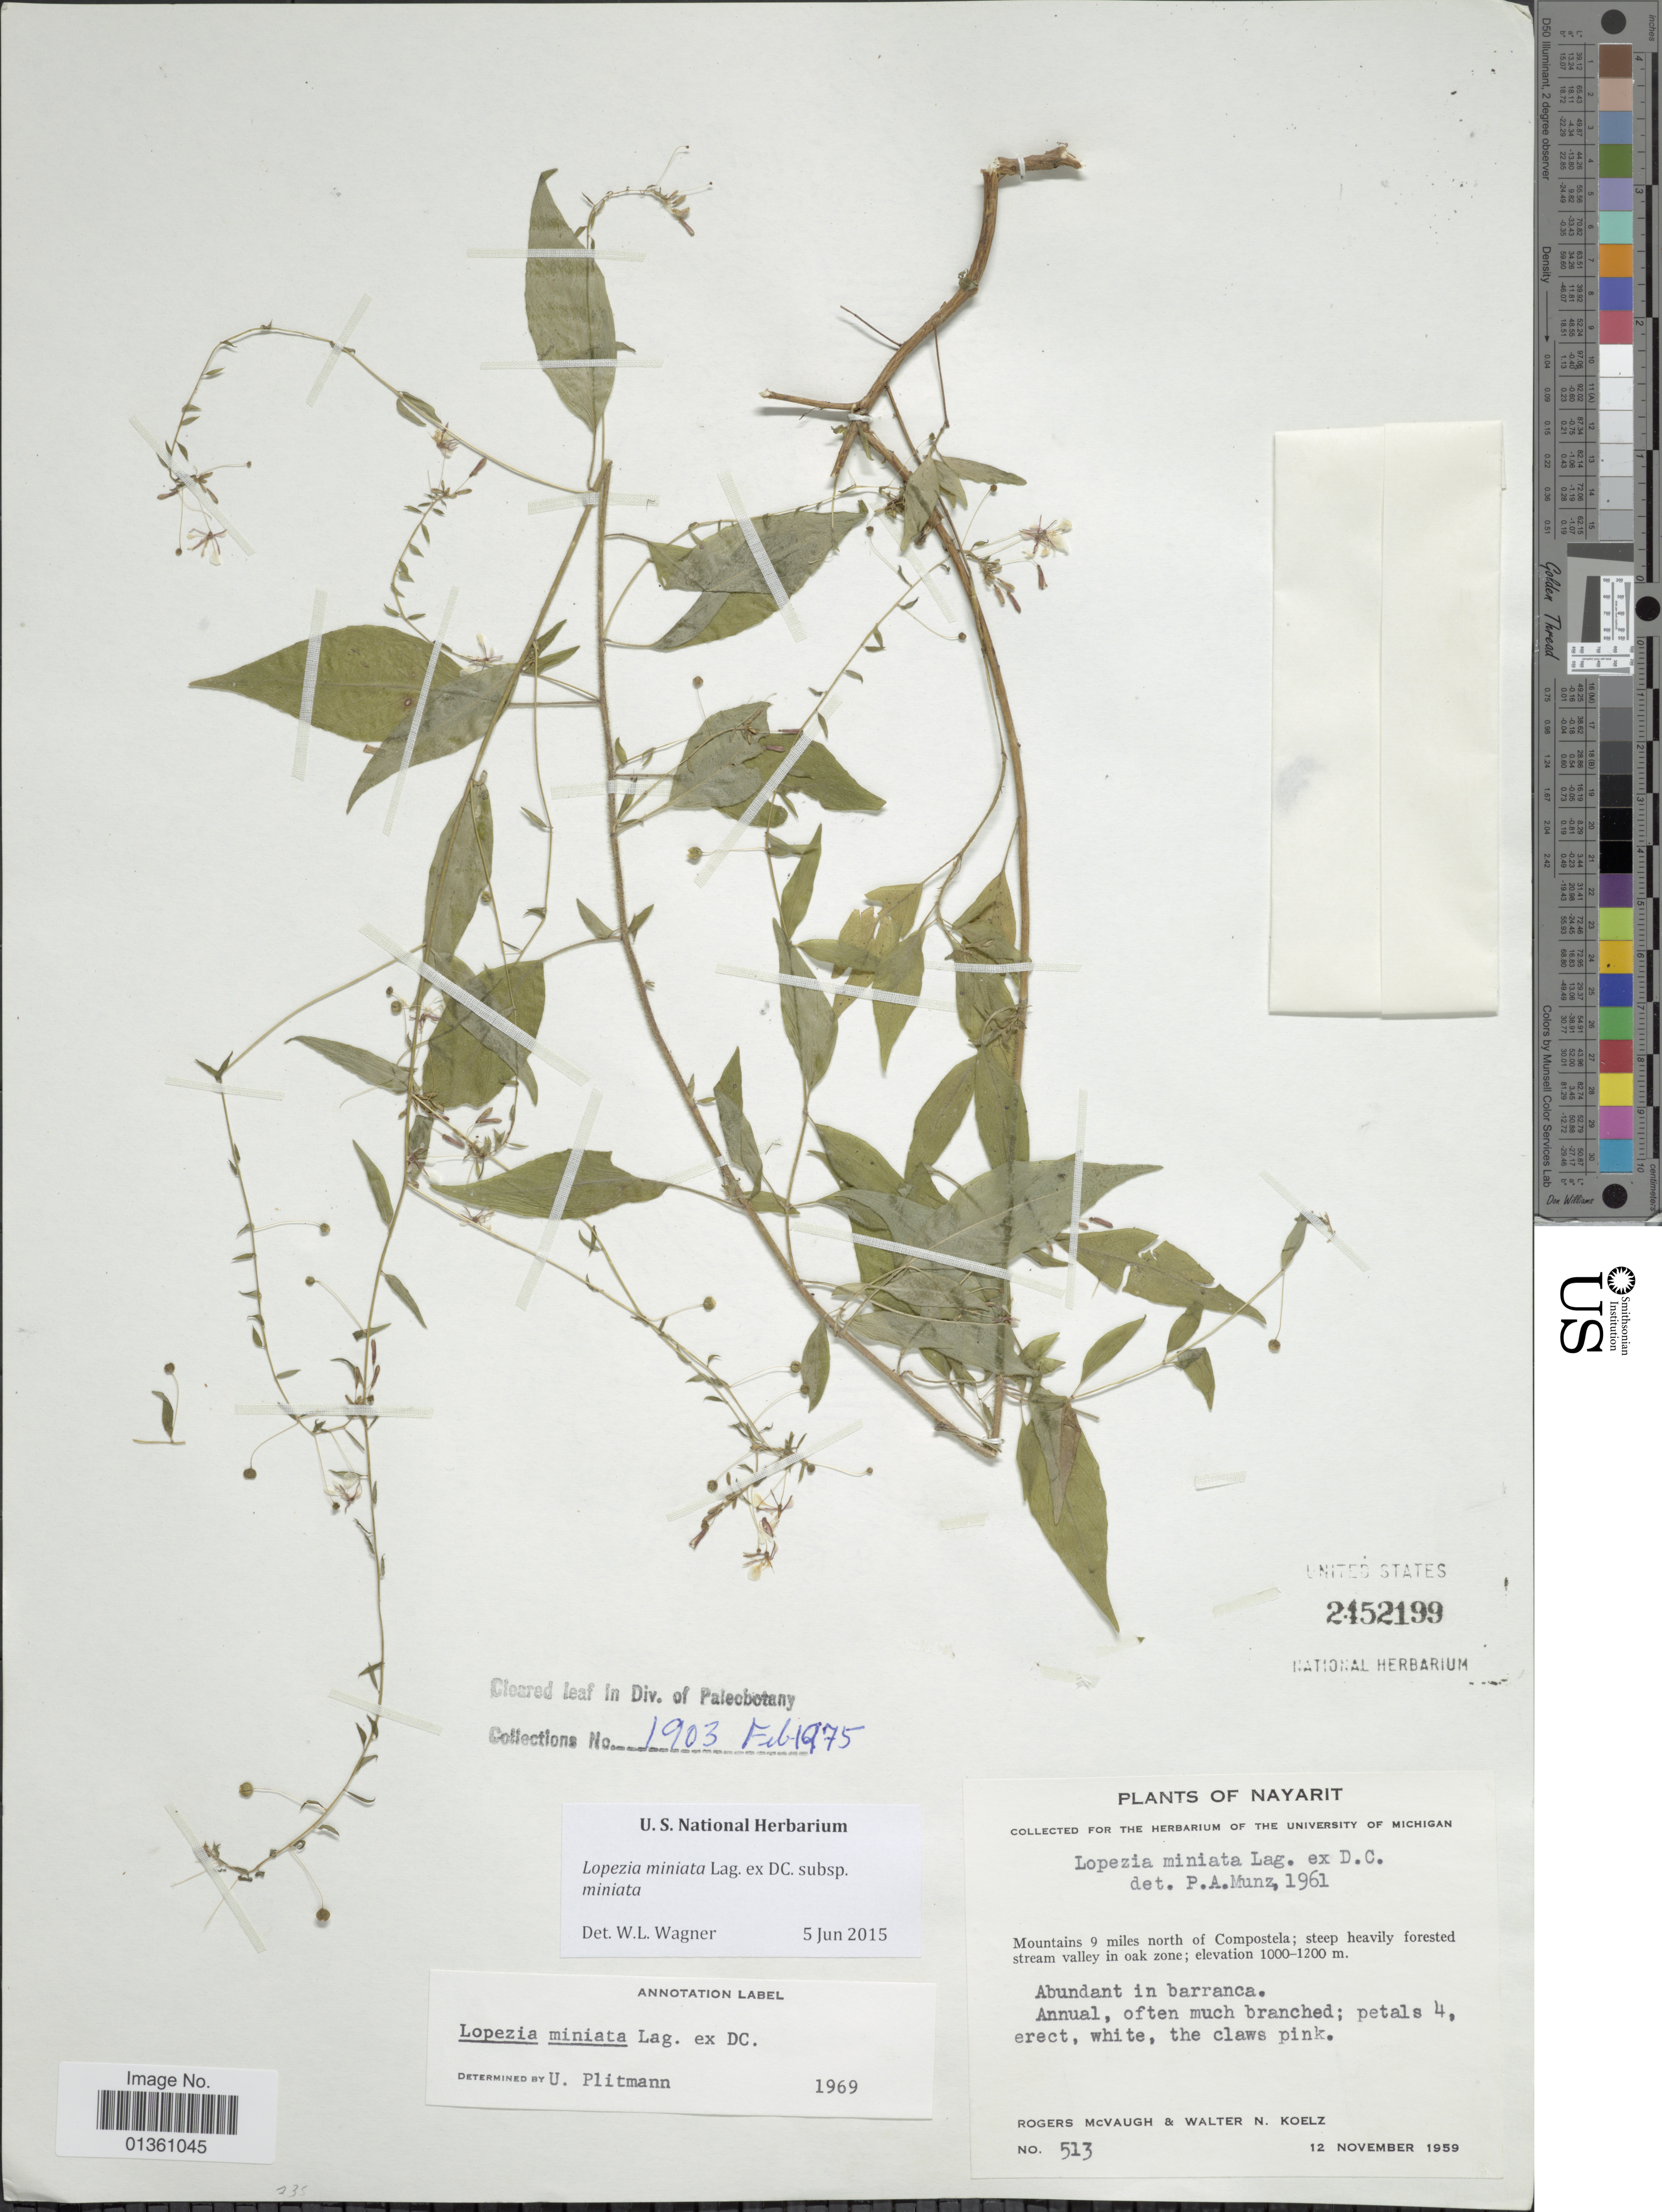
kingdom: Plantae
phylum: Tracheophyta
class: Magnoliopsida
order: Myrtales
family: Onagraceae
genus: Lopezia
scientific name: Lopezia miniata subsp. miniata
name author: Lag. ex DC.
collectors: R. McVaugh & W. N. Koelz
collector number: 513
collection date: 1959-12-12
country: Mexico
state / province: Nayarit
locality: Mountains 9 miles north of Compostela.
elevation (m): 1000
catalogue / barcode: US 2452199